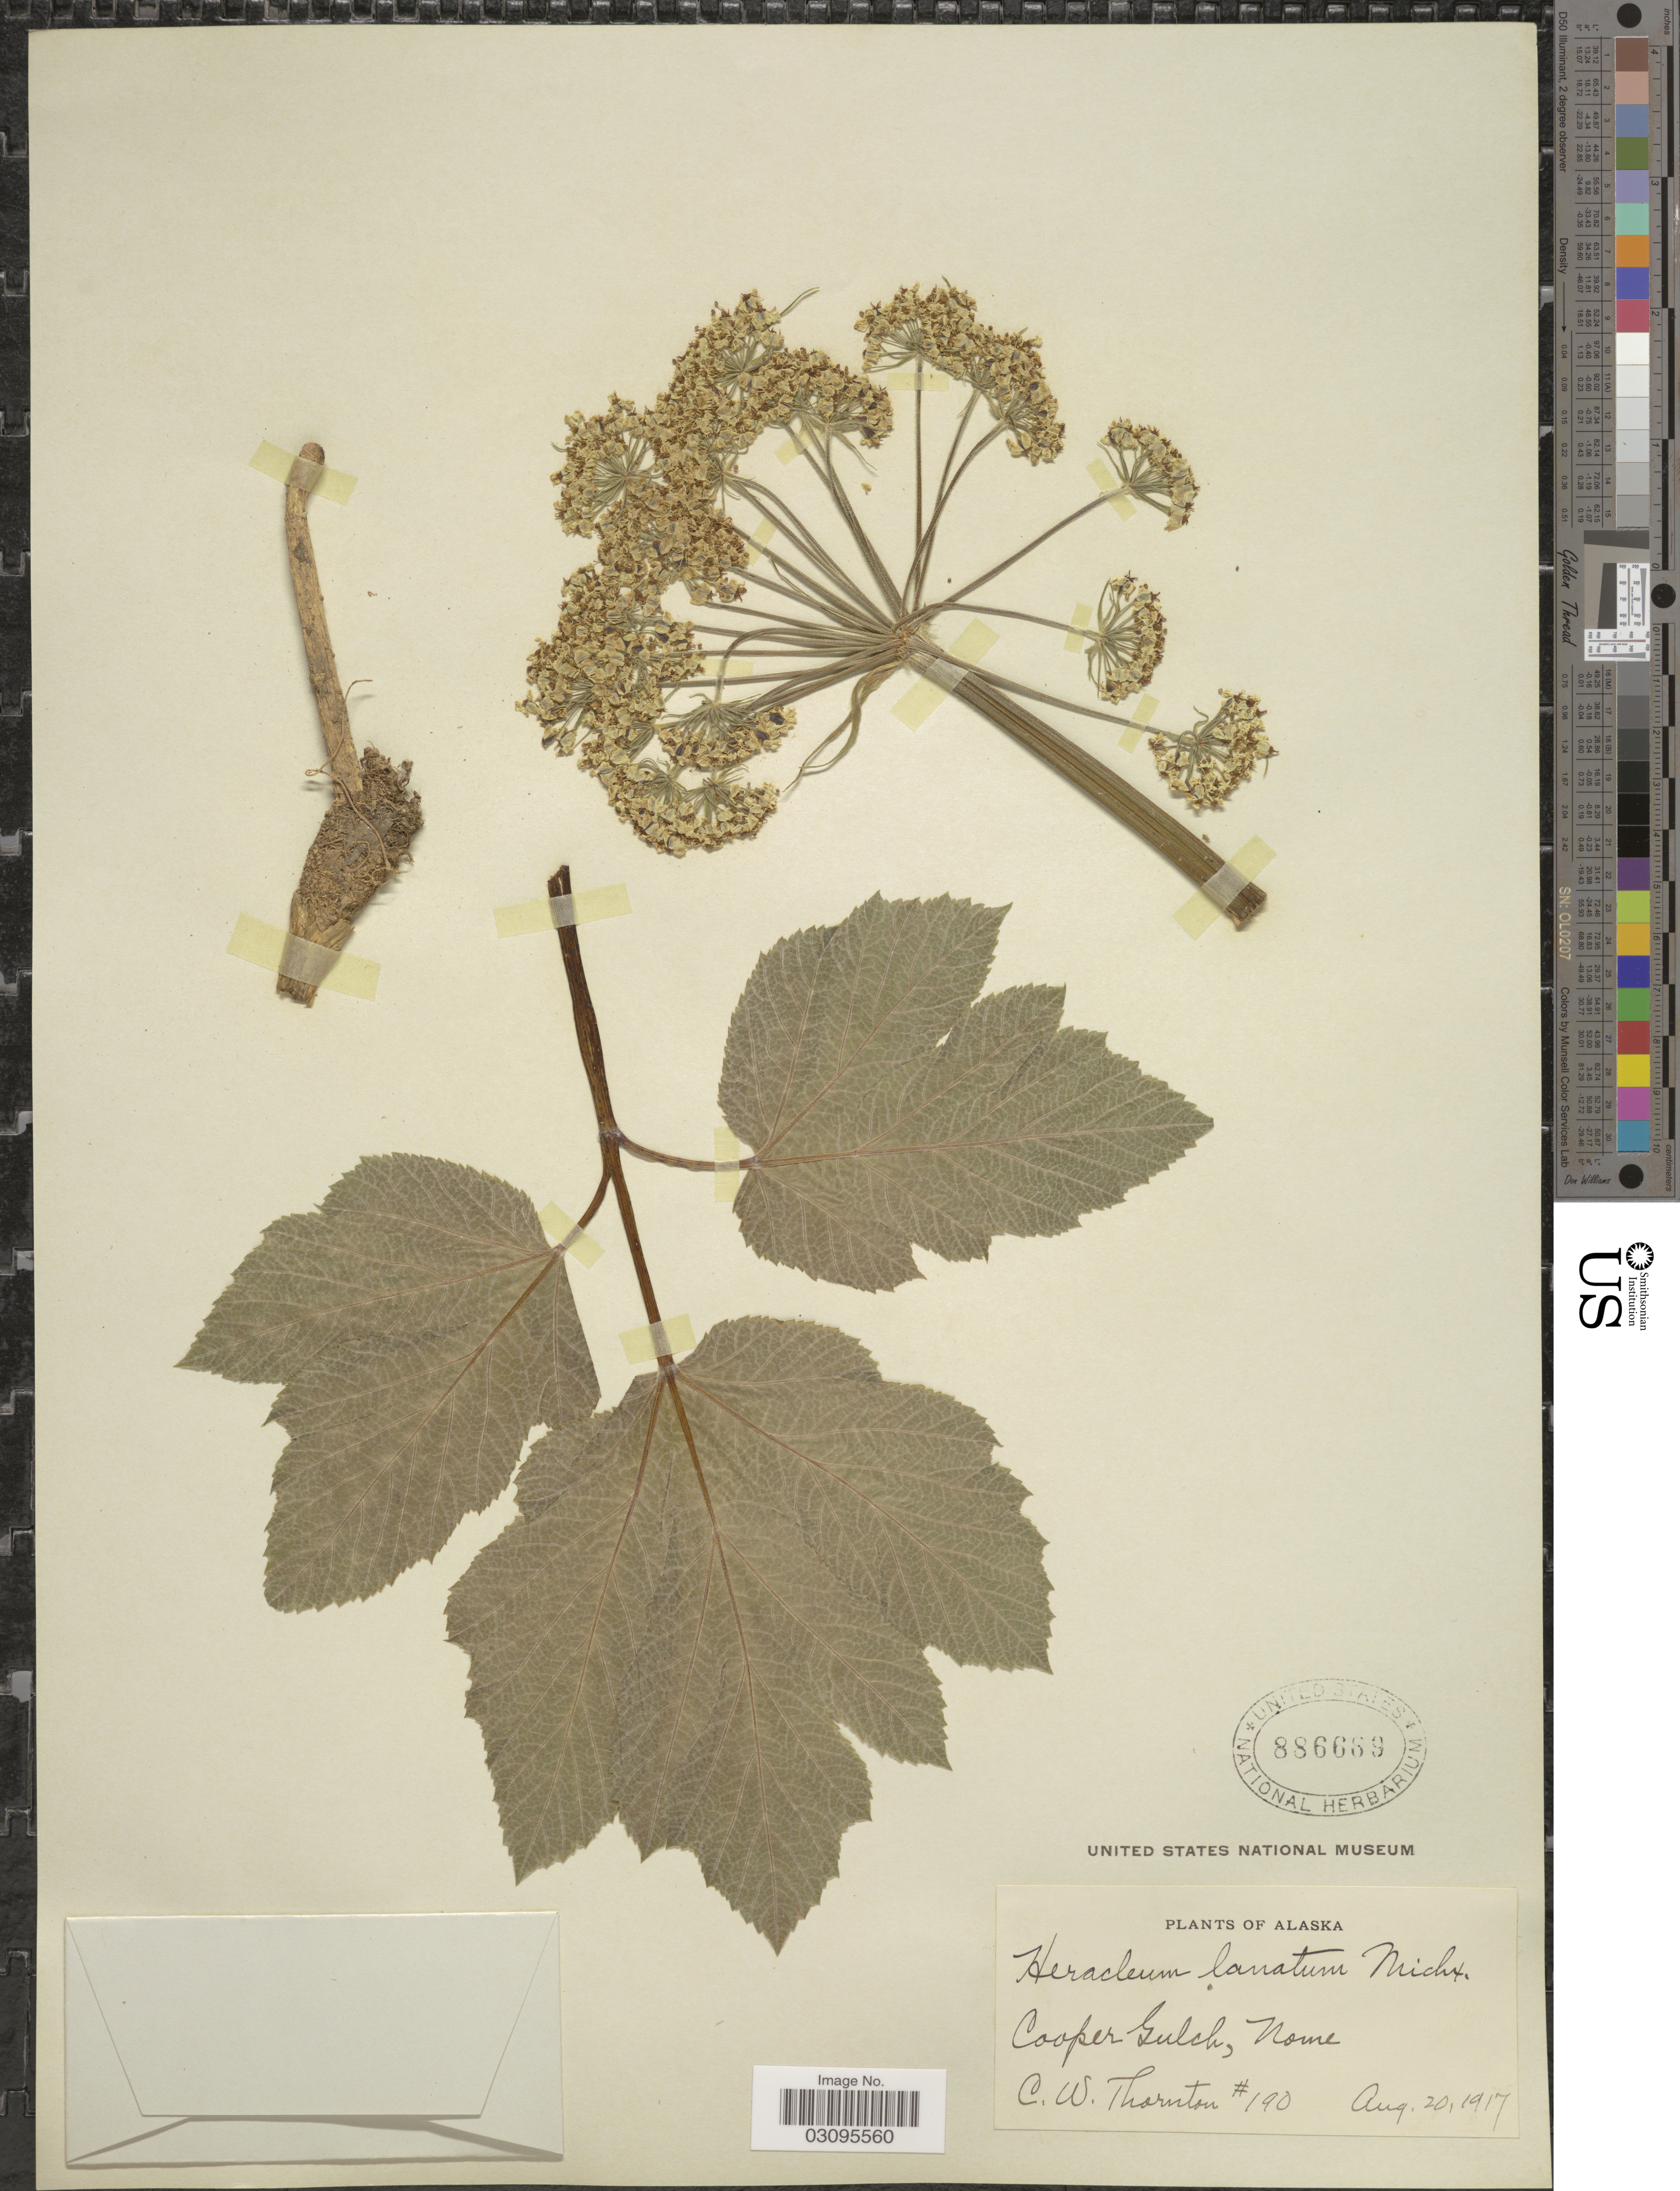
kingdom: Plantae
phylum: Tracheophyta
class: Magnoliopsida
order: Apiales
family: Apiaceae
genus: Heracleum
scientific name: Heracleum lanatum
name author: Michx.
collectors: C. Thornton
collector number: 190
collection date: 1917-08-20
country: United States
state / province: Alaska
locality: Cooper Gulch, Nome.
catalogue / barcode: US 886669